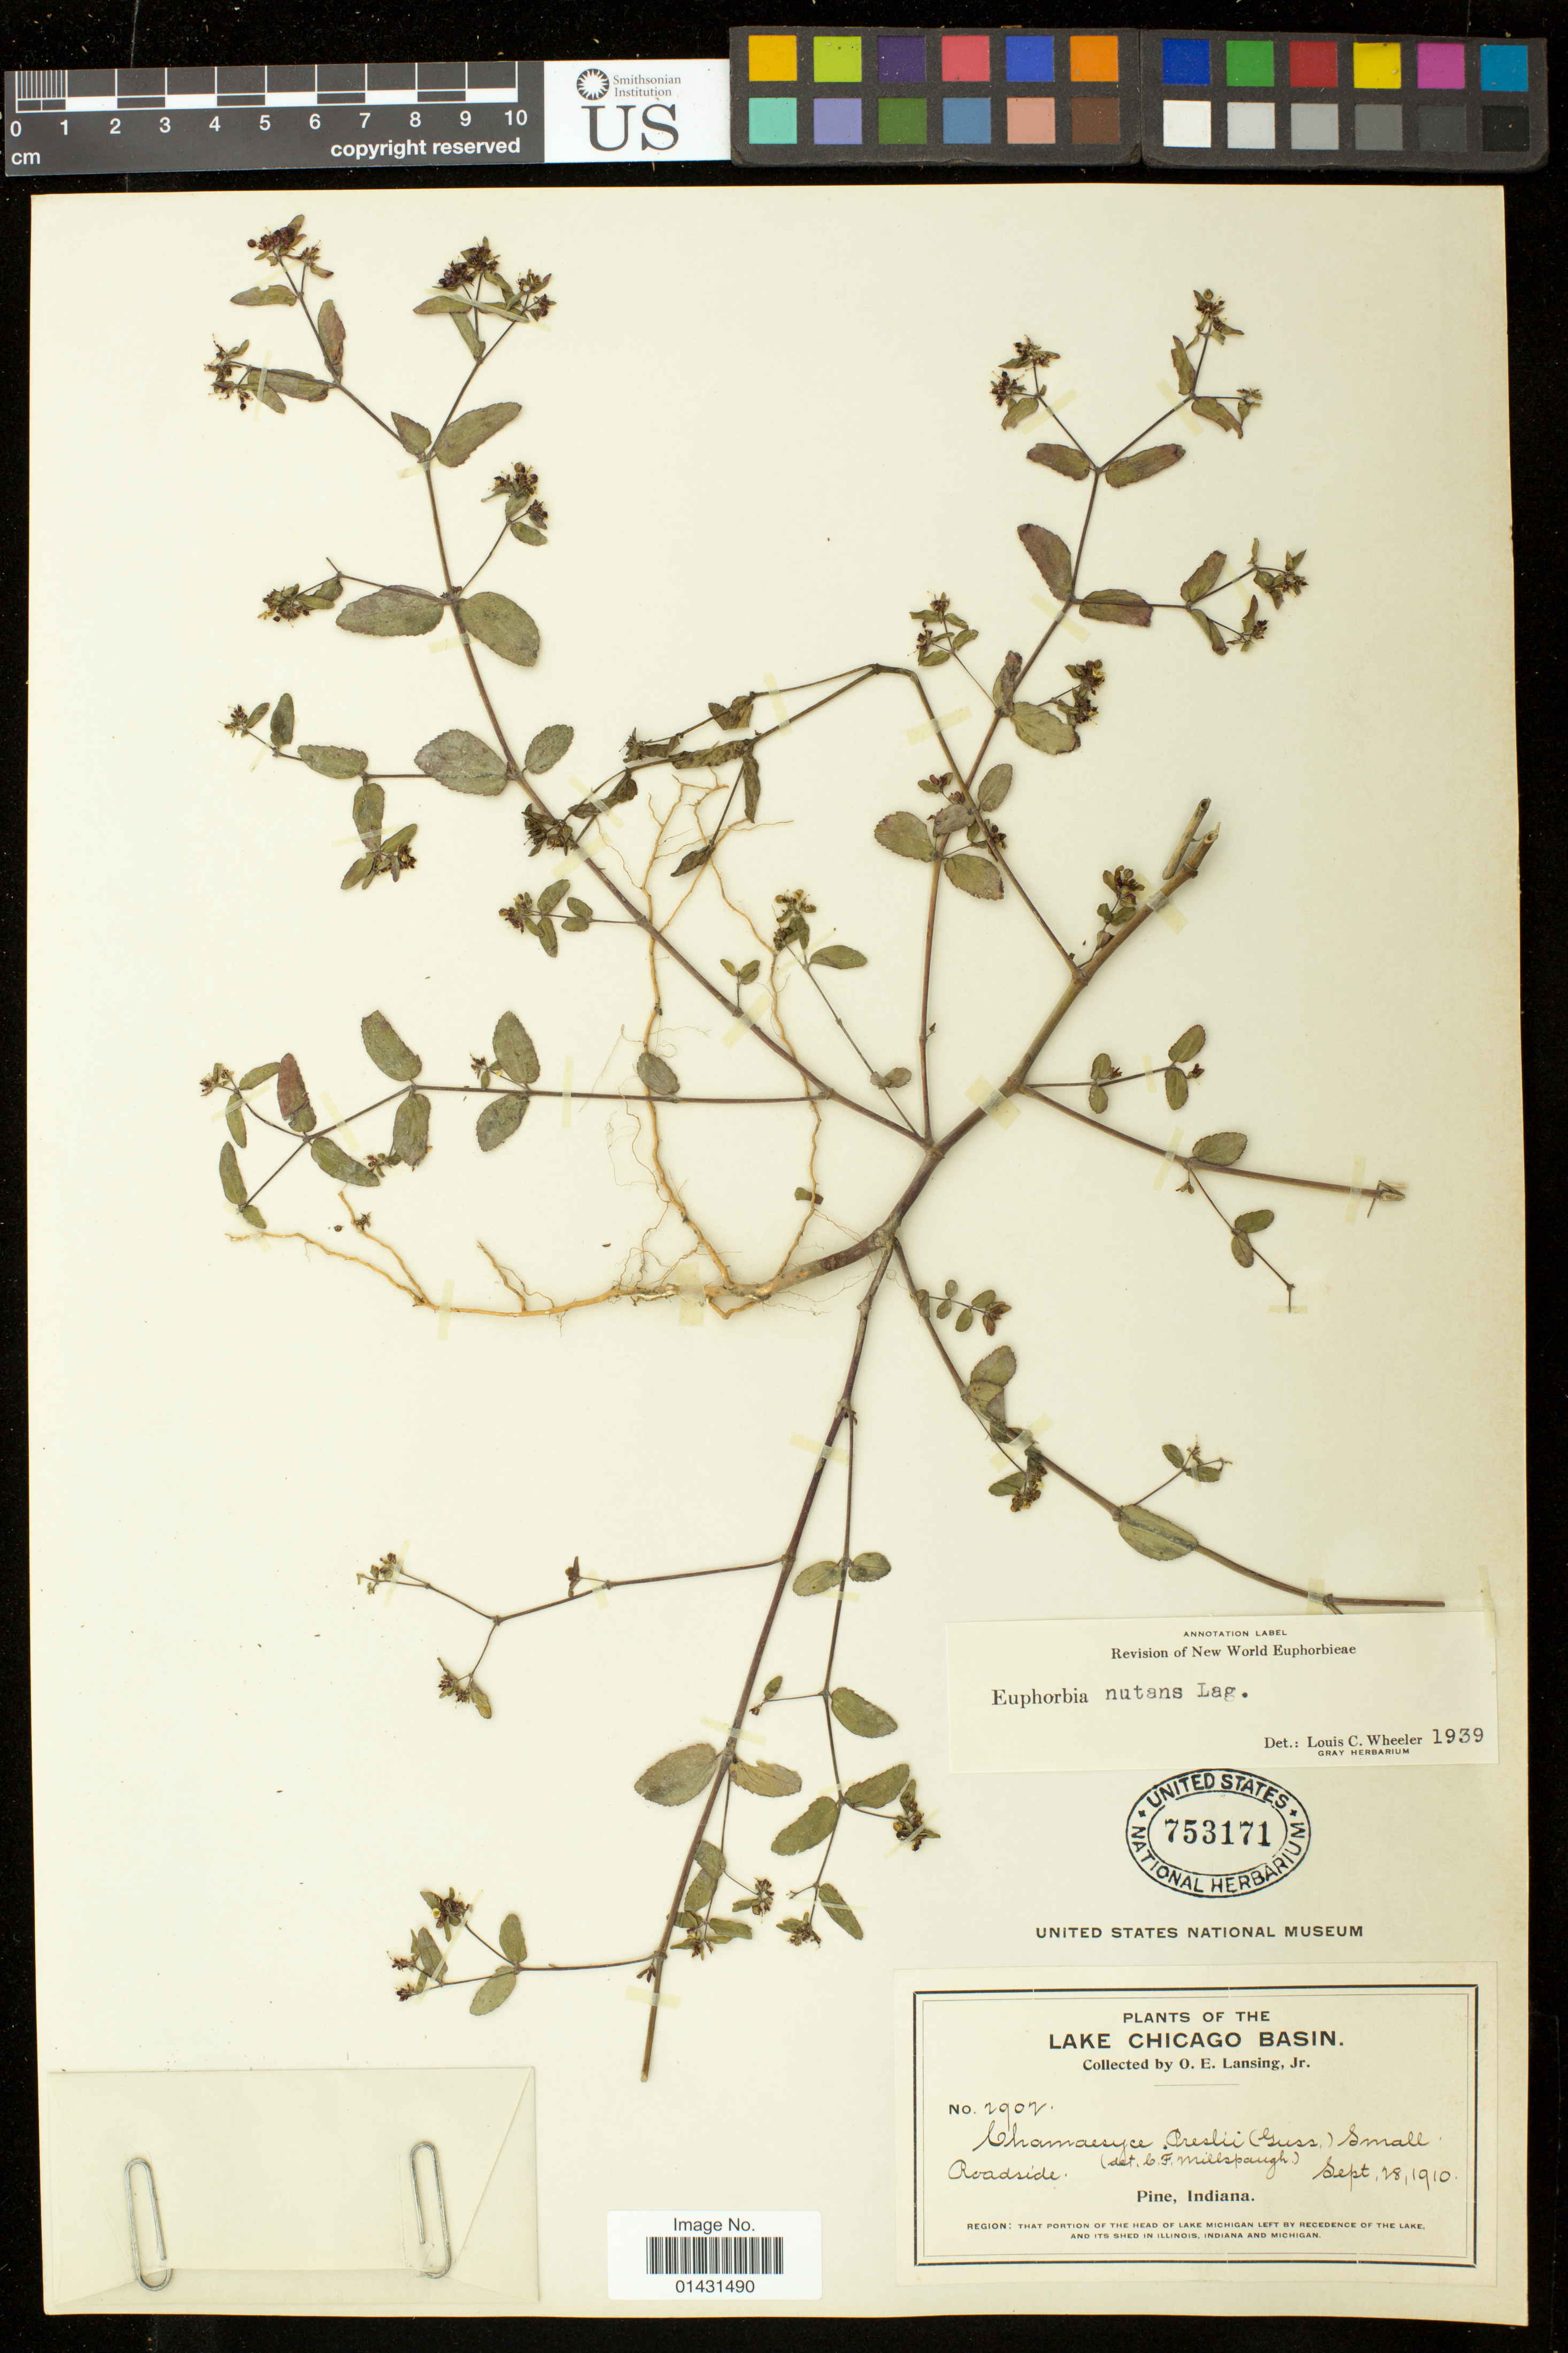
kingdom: Plantae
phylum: Tracheophyta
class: Magnoliopsida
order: Malpighiales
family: Euphorbiaceae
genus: Euphorbia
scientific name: Euphorbia maculata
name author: L.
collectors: O. Lansing Jr.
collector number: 2902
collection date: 1910-09-28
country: United States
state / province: Indiana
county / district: Porter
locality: Lake Chicago Basin; Pine; Region: That portion of the head of Lake Michigan left by recedence of the Lake, and its shed in Illinois, Indiana and Michigan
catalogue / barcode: US 753171